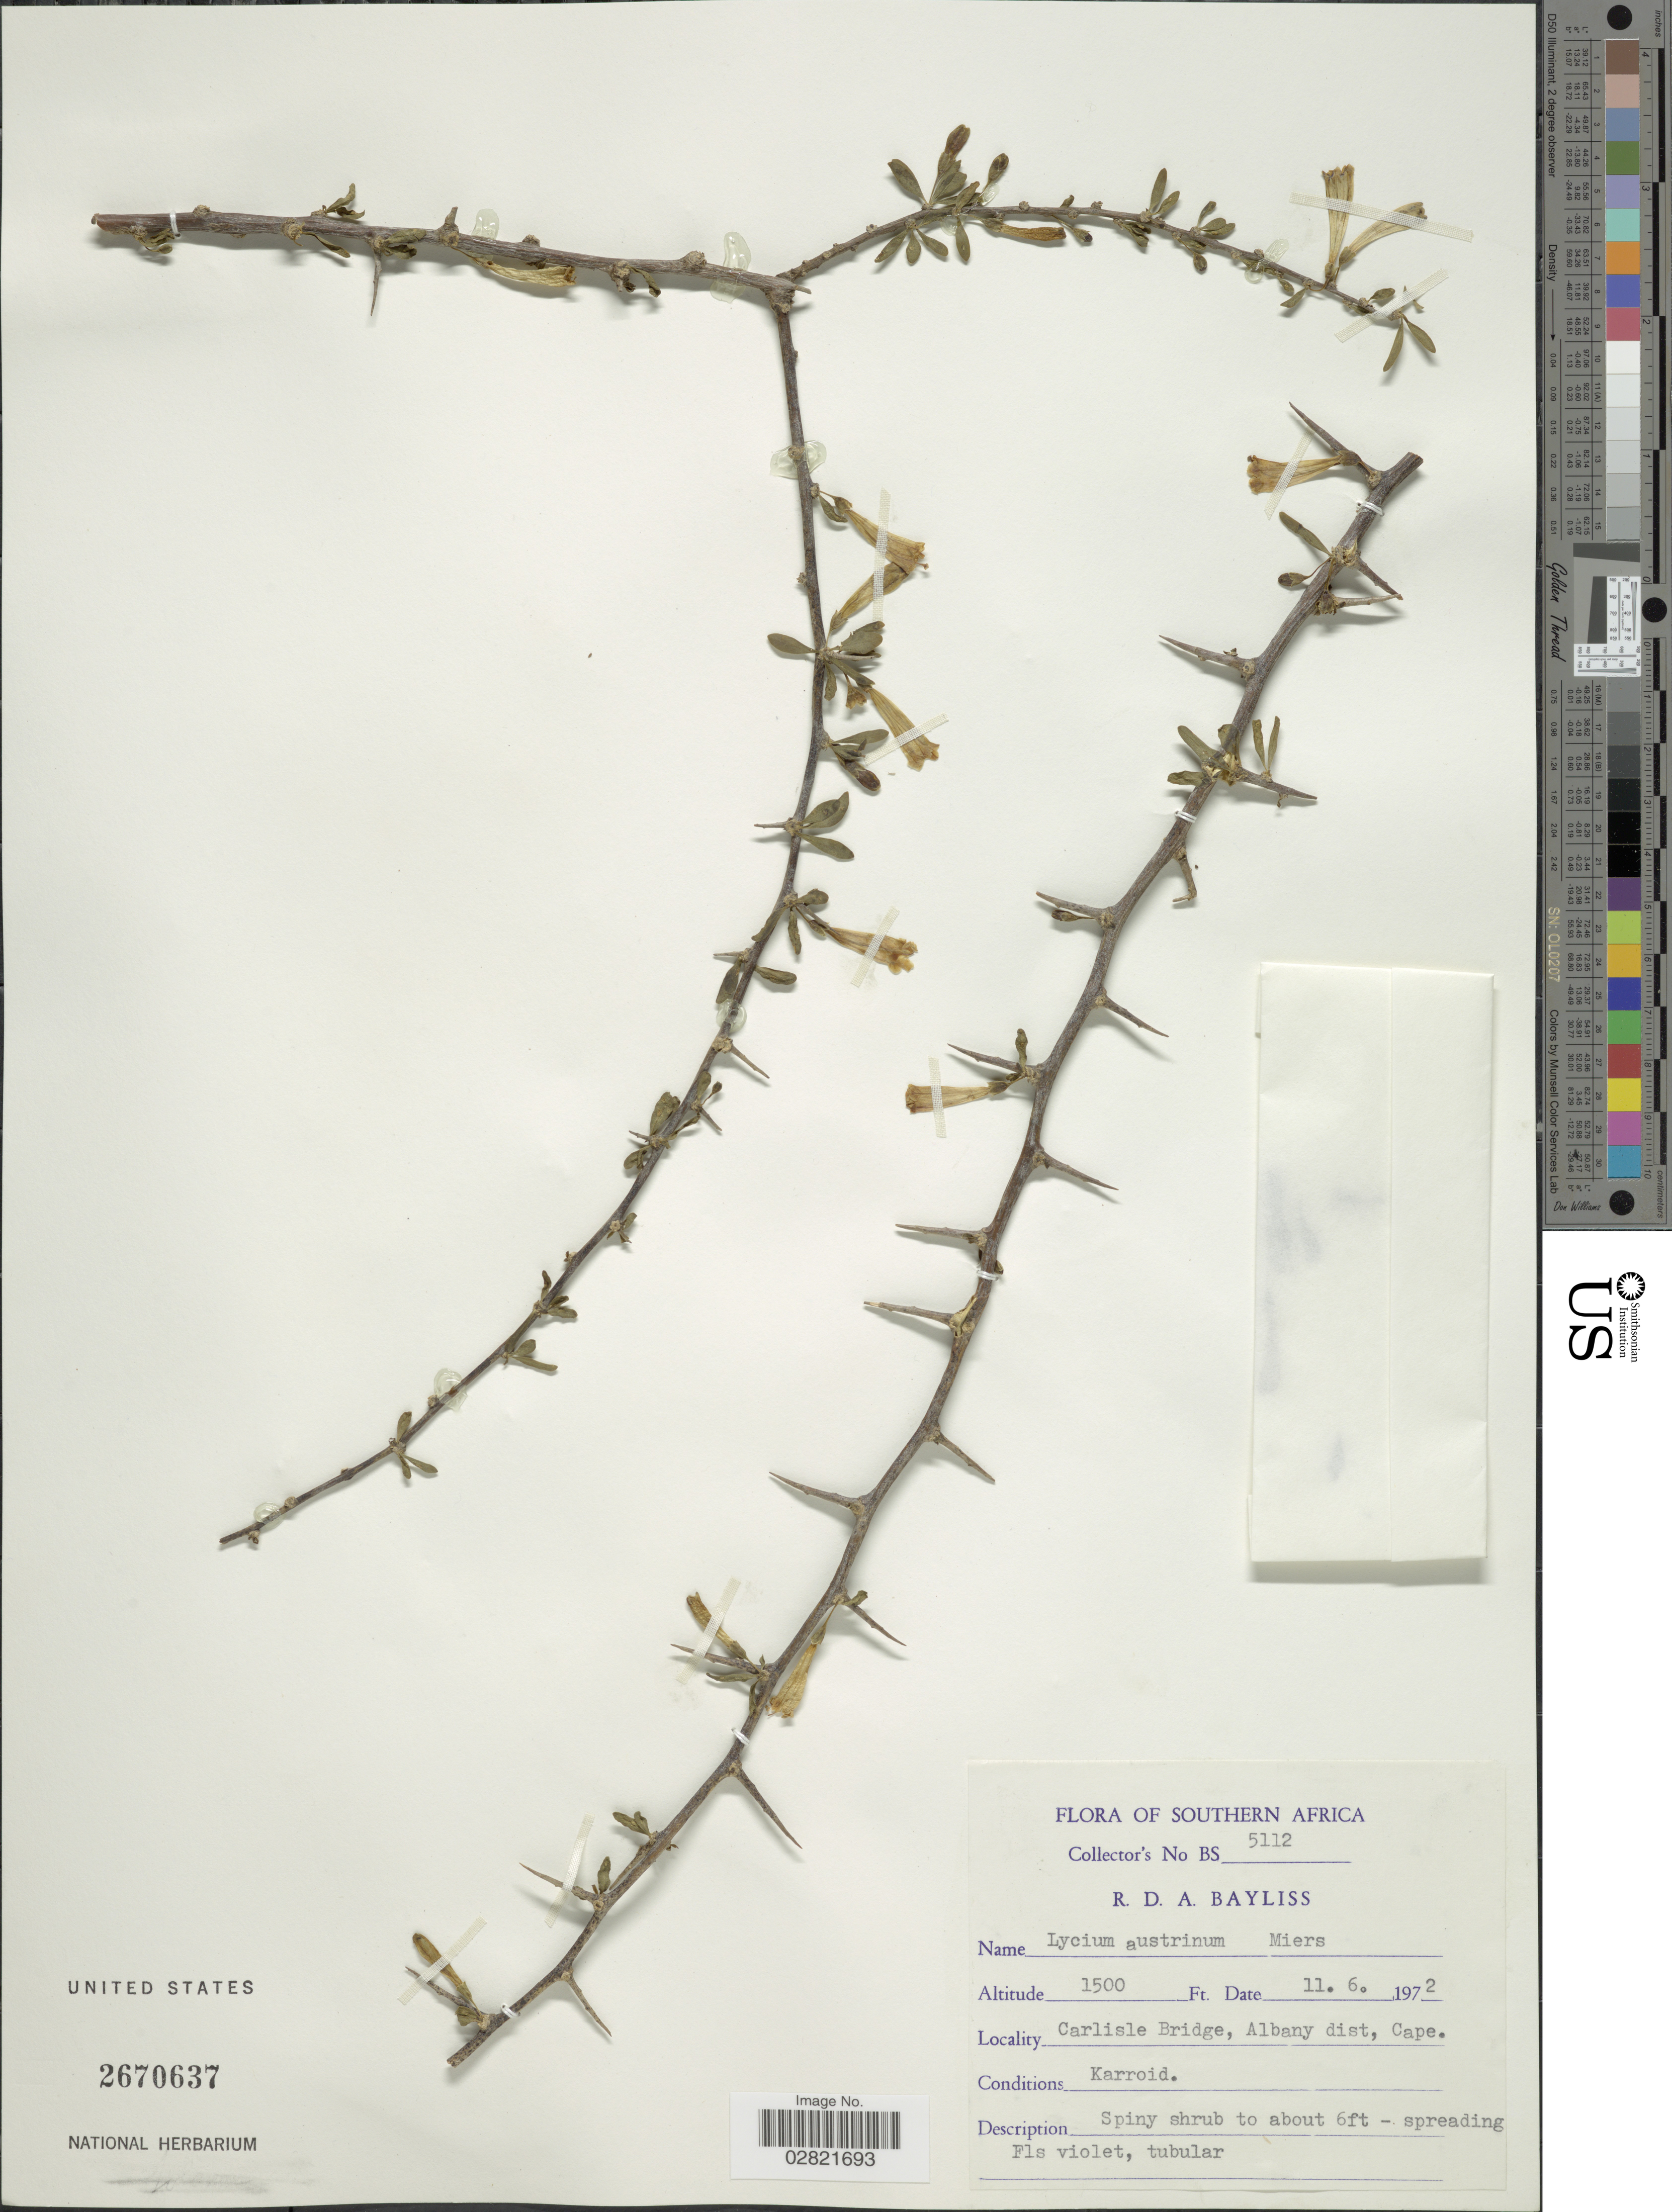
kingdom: Plantae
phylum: Tracheophyta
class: Magnoliopsida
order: Solanales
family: Solanaceae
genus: Lycium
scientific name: Lycium oxycarpum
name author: Dunal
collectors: R. Bayliss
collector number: BS5112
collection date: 1972-06-11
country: South Africa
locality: Southern Africa. Carlisle Bridge, Albany dist, Cape.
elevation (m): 457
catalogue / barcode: US 2670637